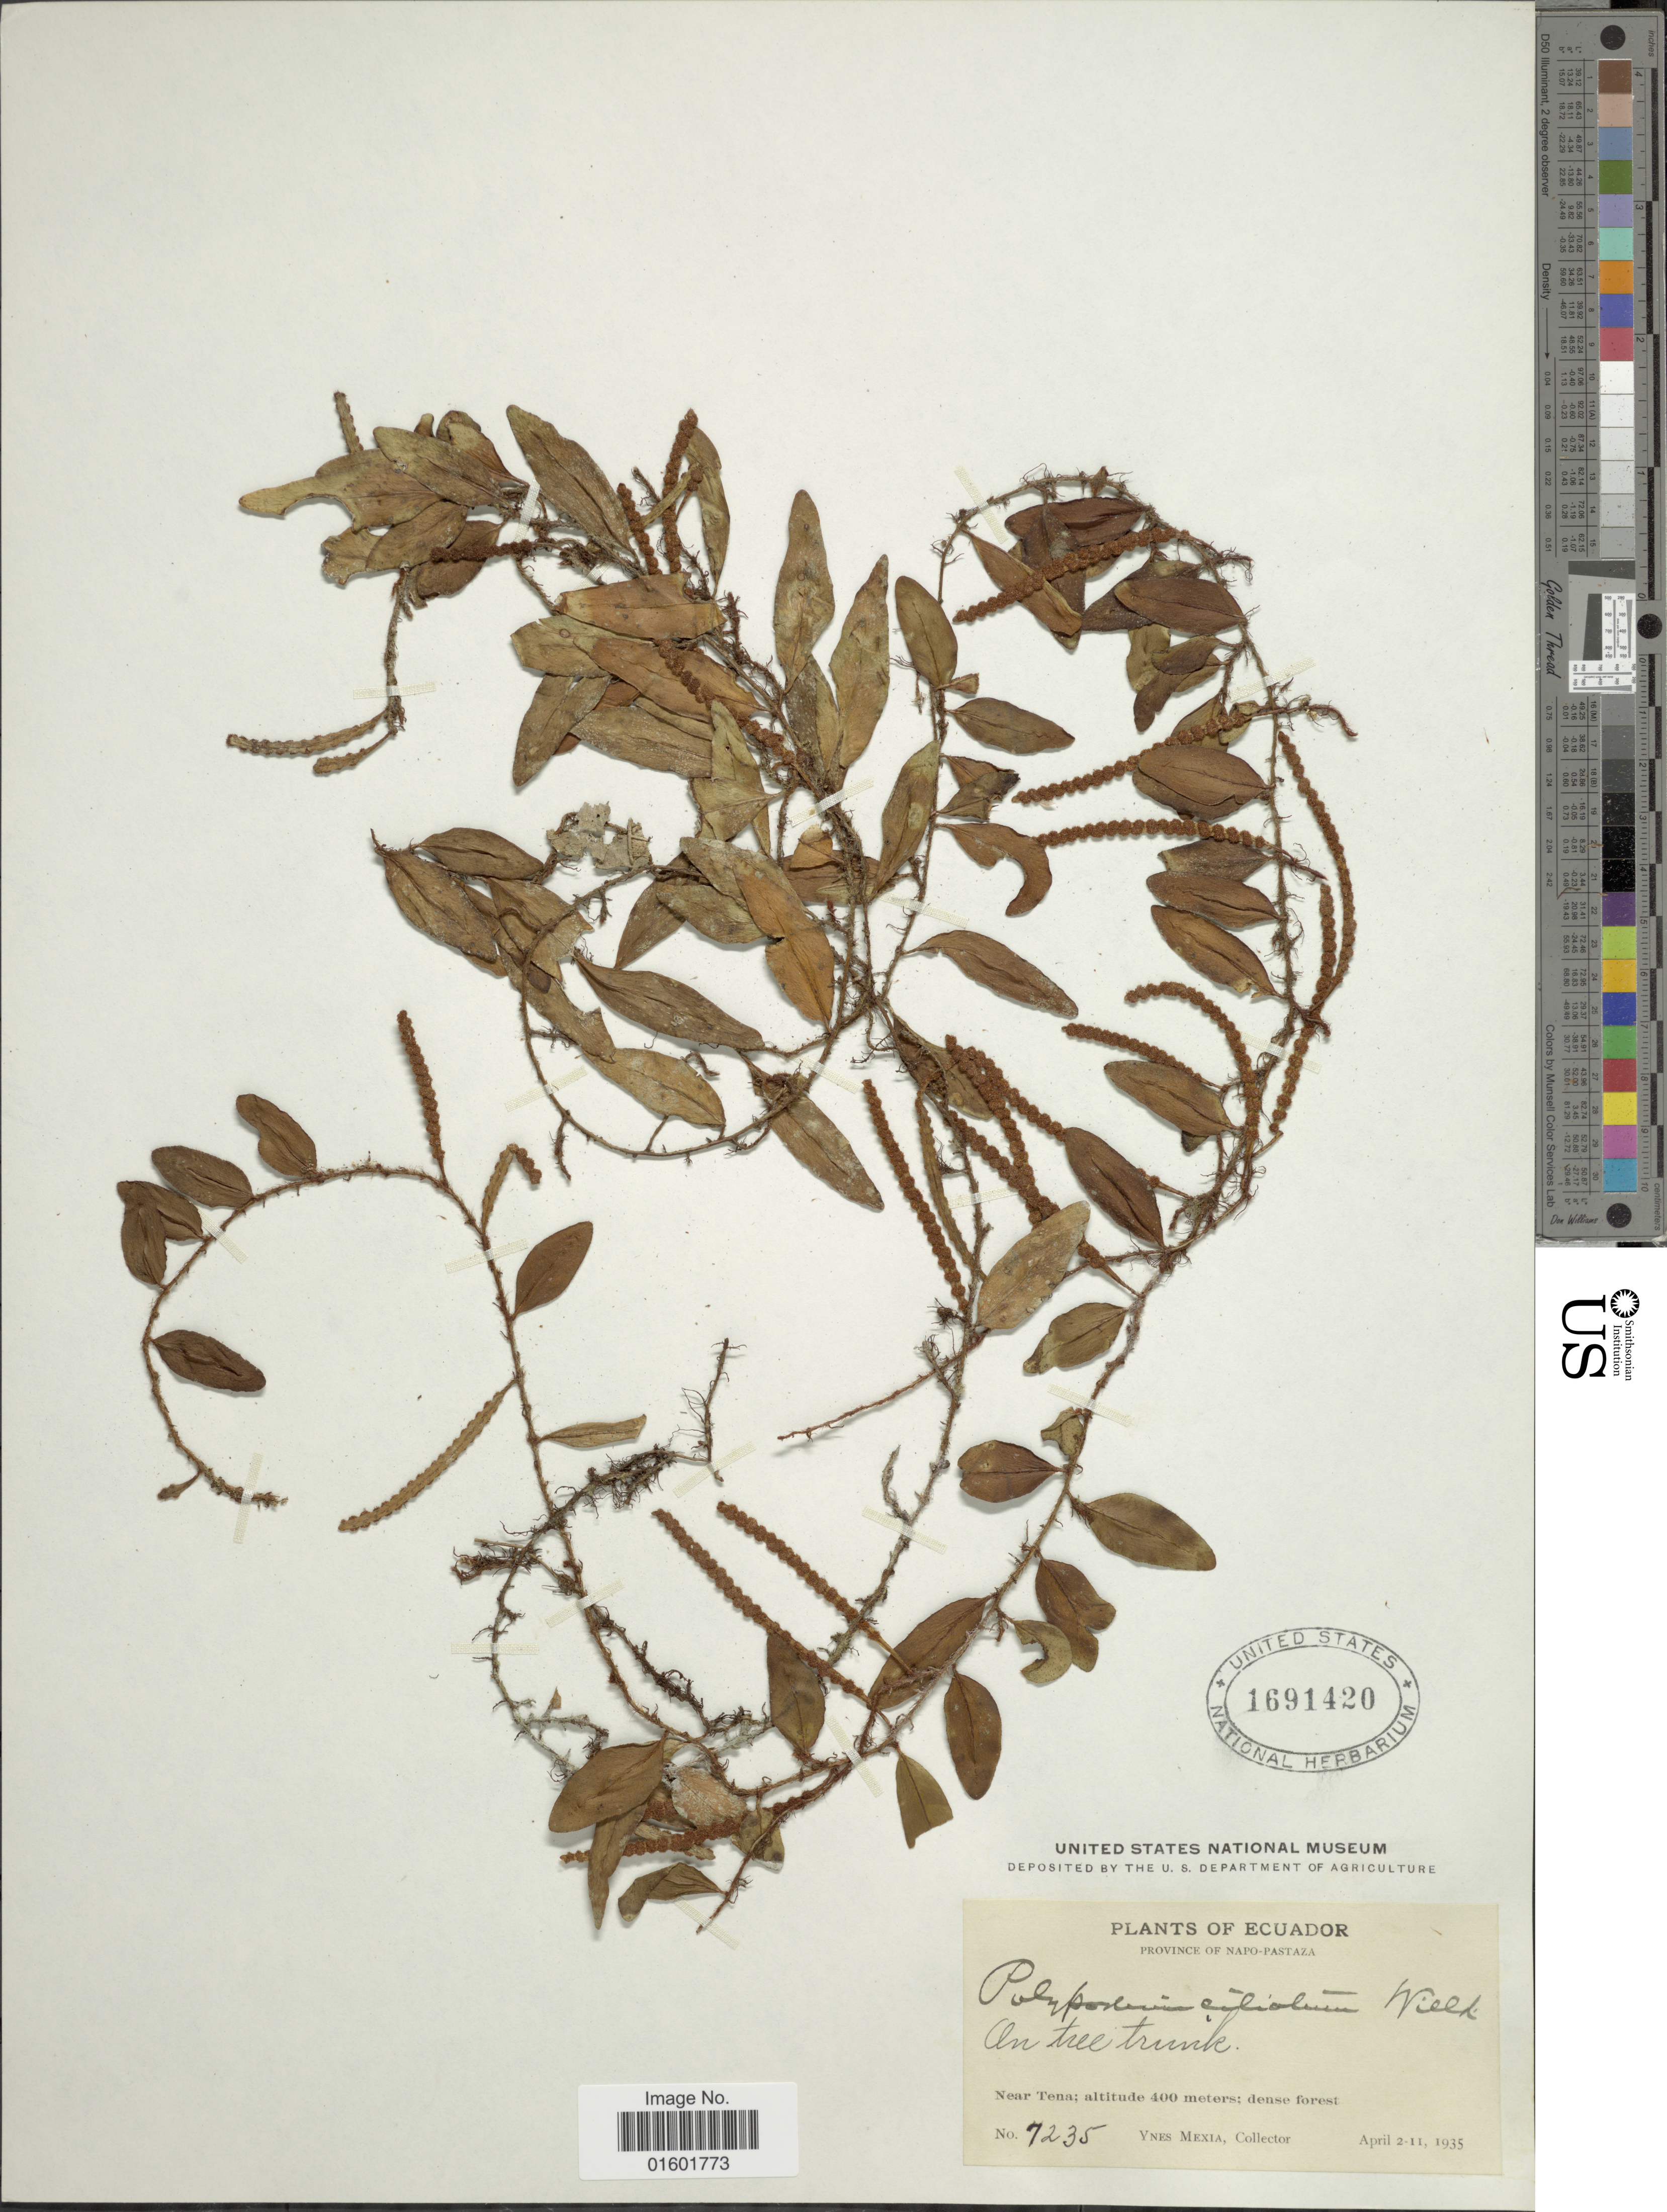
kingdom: Plantae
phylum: Tracheophyta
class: Polypodiopsida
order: Polypodiales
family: Polypodiaceae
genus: Microgramma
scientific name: Microgramma reptans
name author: (Cav.) A.R. Sm.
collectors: Y. Mexia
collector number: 7235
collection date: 1935-04-02/1935-04-11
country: Ecuador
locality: Province of Napo-Pastaza, near Tena; dense forest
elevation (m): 400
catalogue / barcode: US 1691420